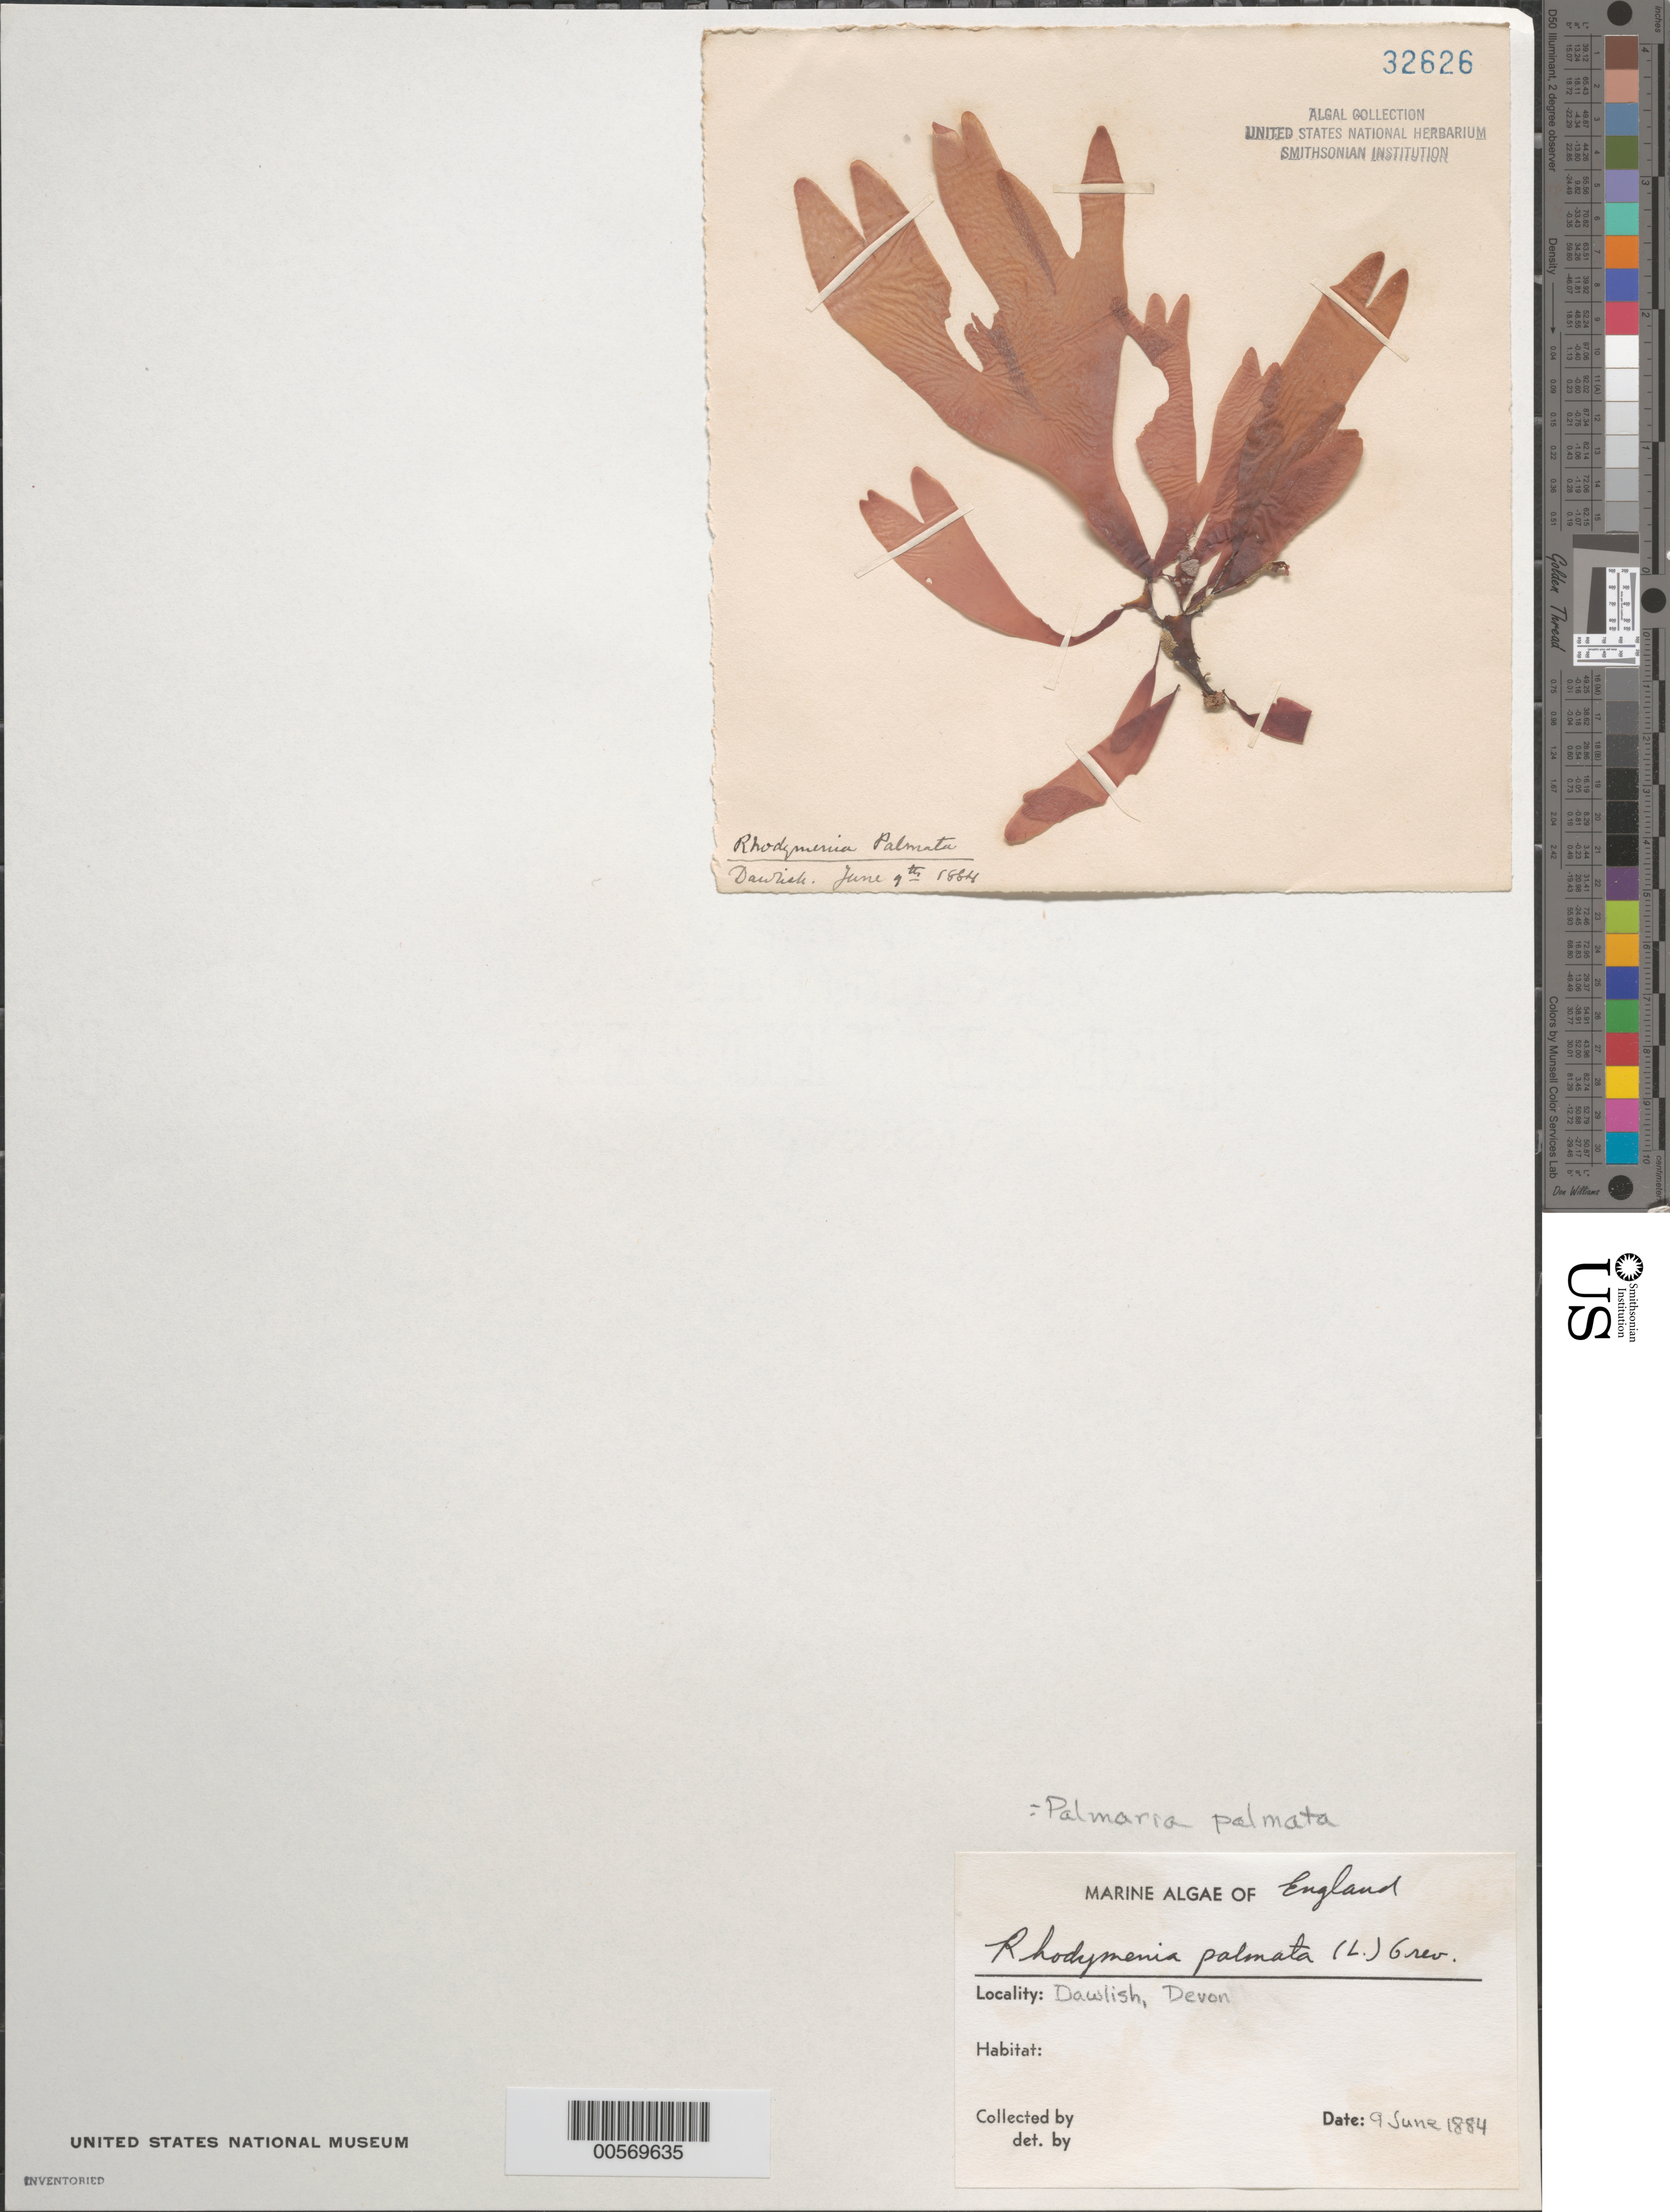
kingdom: Plantae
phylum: Rhodophyta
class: Florideophyceae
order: Palmariales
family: Palmariaceae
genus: Palmaria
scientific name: Palmaria palmata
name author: (L.) F. Weber & D. Mohr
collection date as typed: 09 Jun 1884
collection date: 1884-06-09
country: United Kingdom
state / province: England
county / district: Devon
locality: Dawlish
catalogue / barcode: US 32626